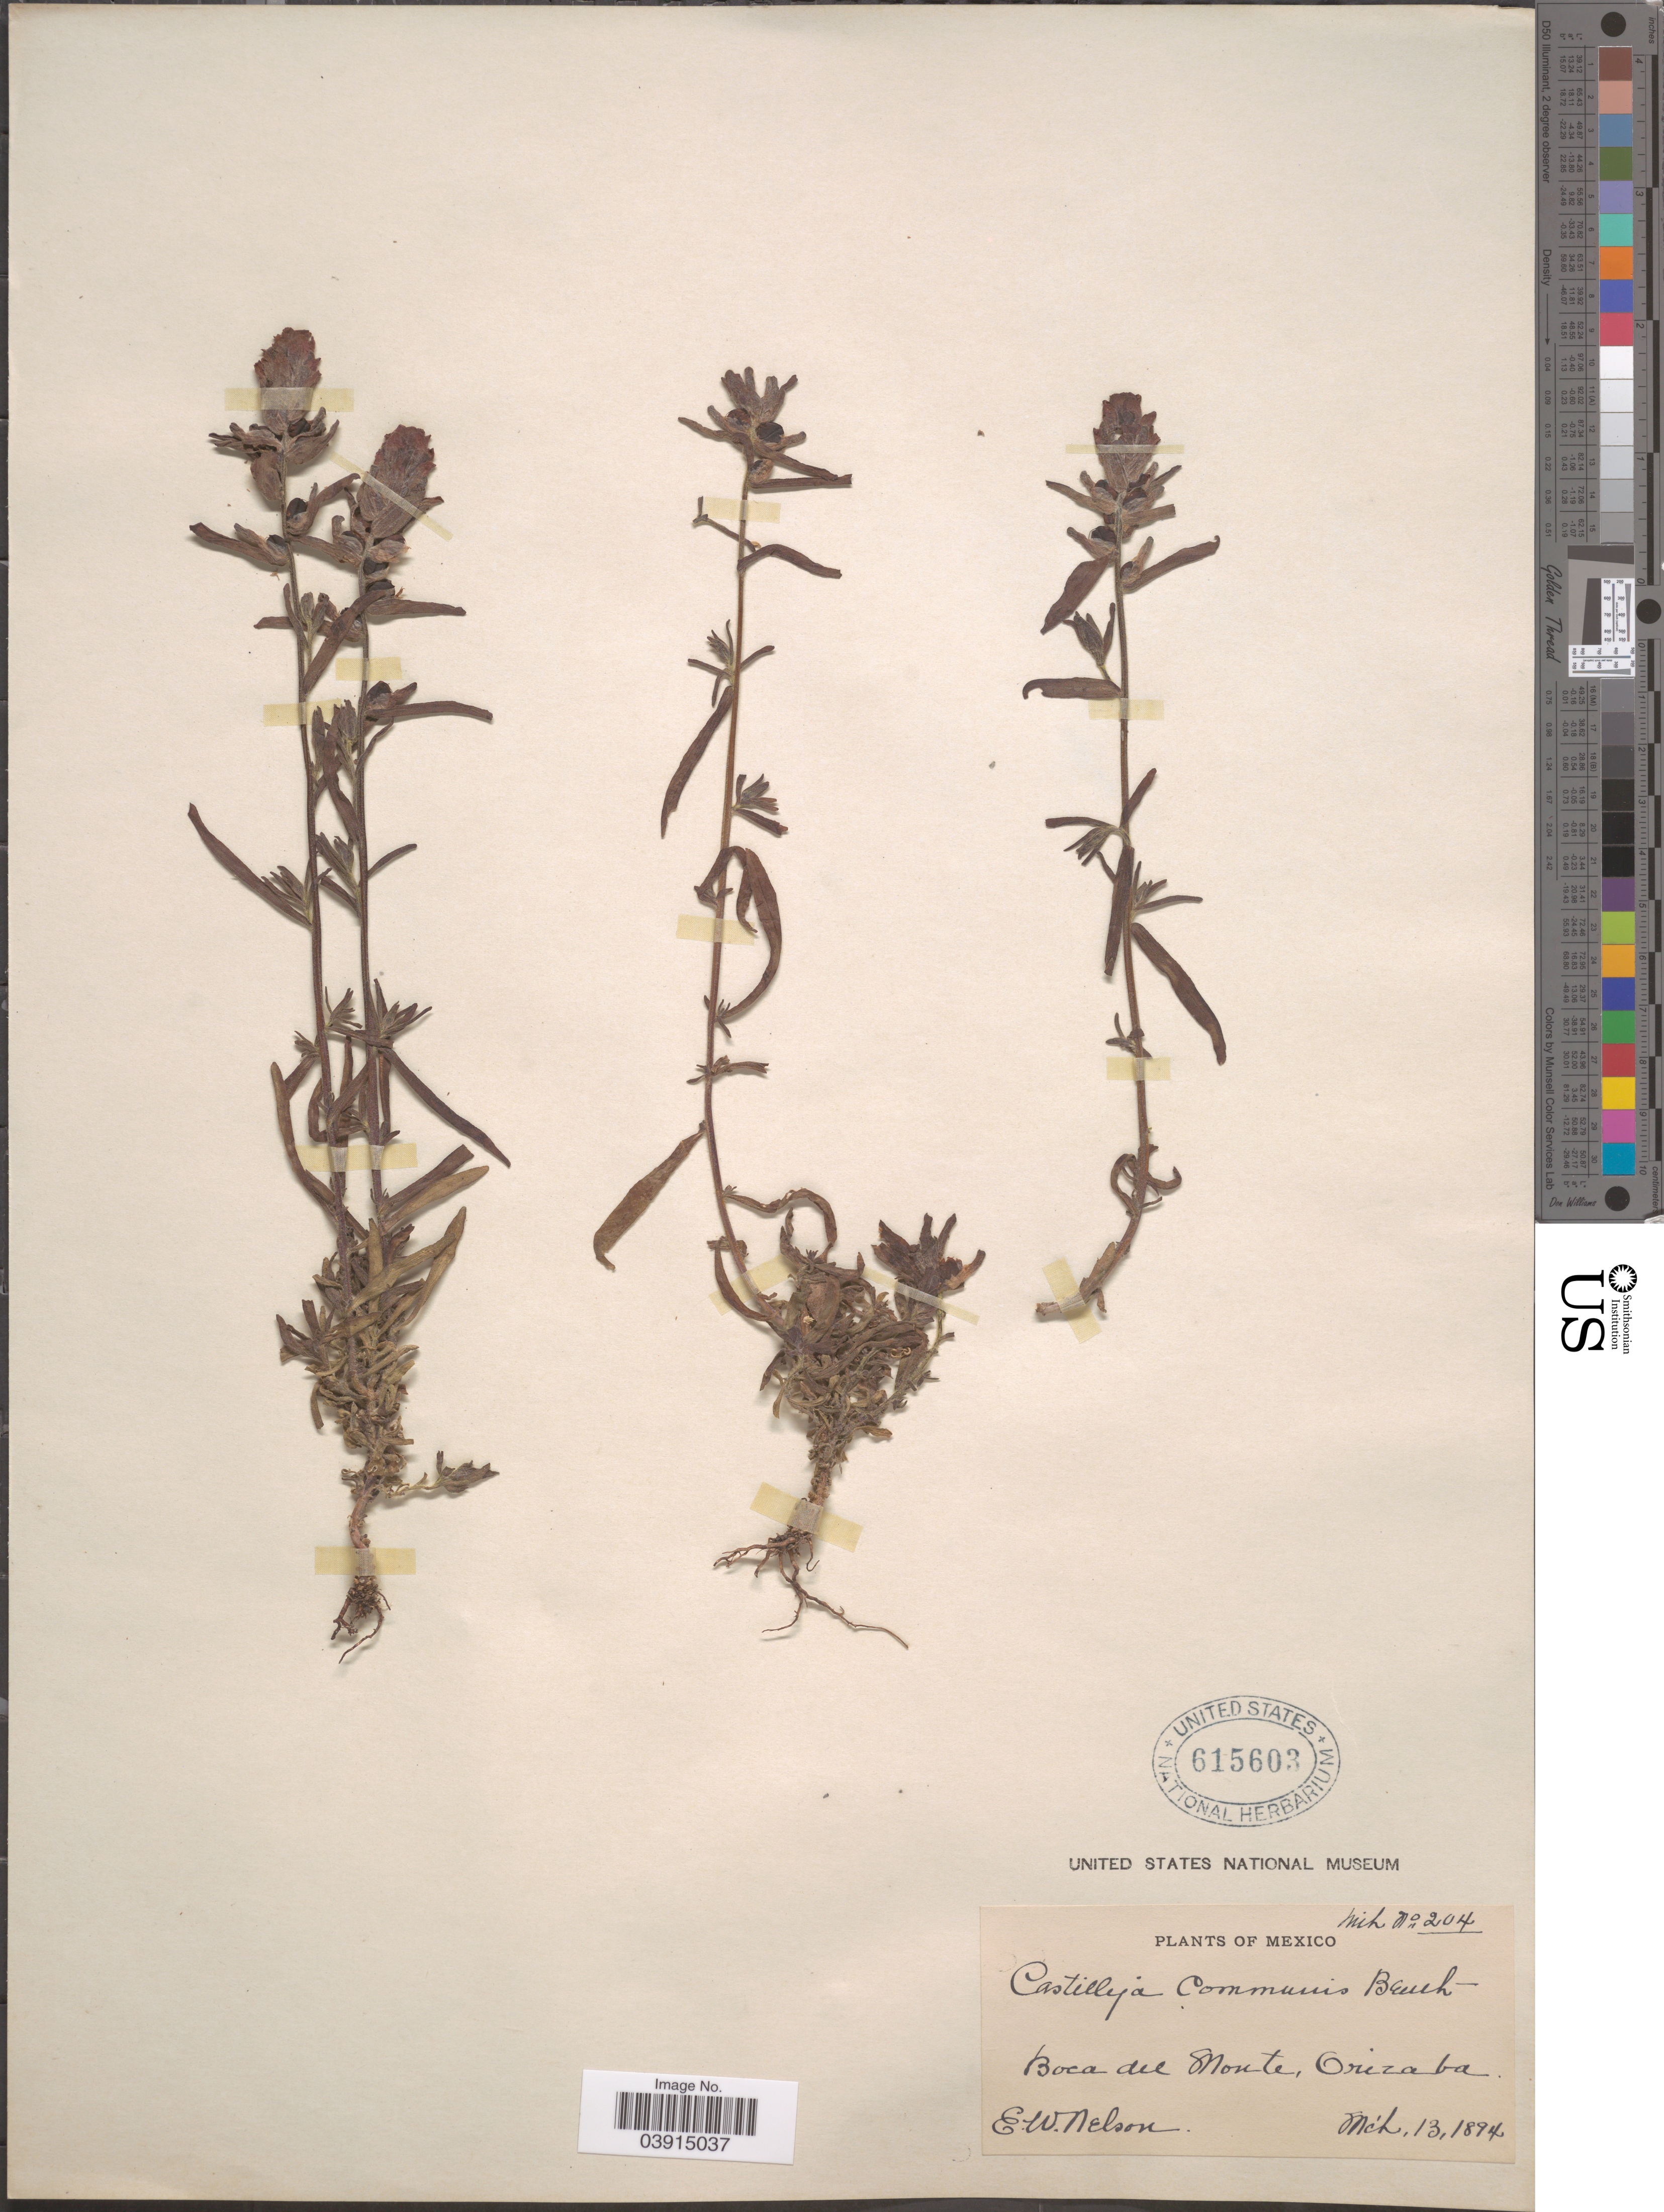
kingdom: Plantae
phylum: Tracheophyta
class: Magnoliopsida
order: Lamiales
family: Orobanchaceae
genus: Castilleja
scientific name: Castilleja arvensis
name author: Schltdl. & Cham.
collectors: E. W. Nelson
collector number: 204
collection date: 1894-03-13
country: Mexico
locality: Boca del Monte, Orizaba.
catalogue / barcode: US 615603